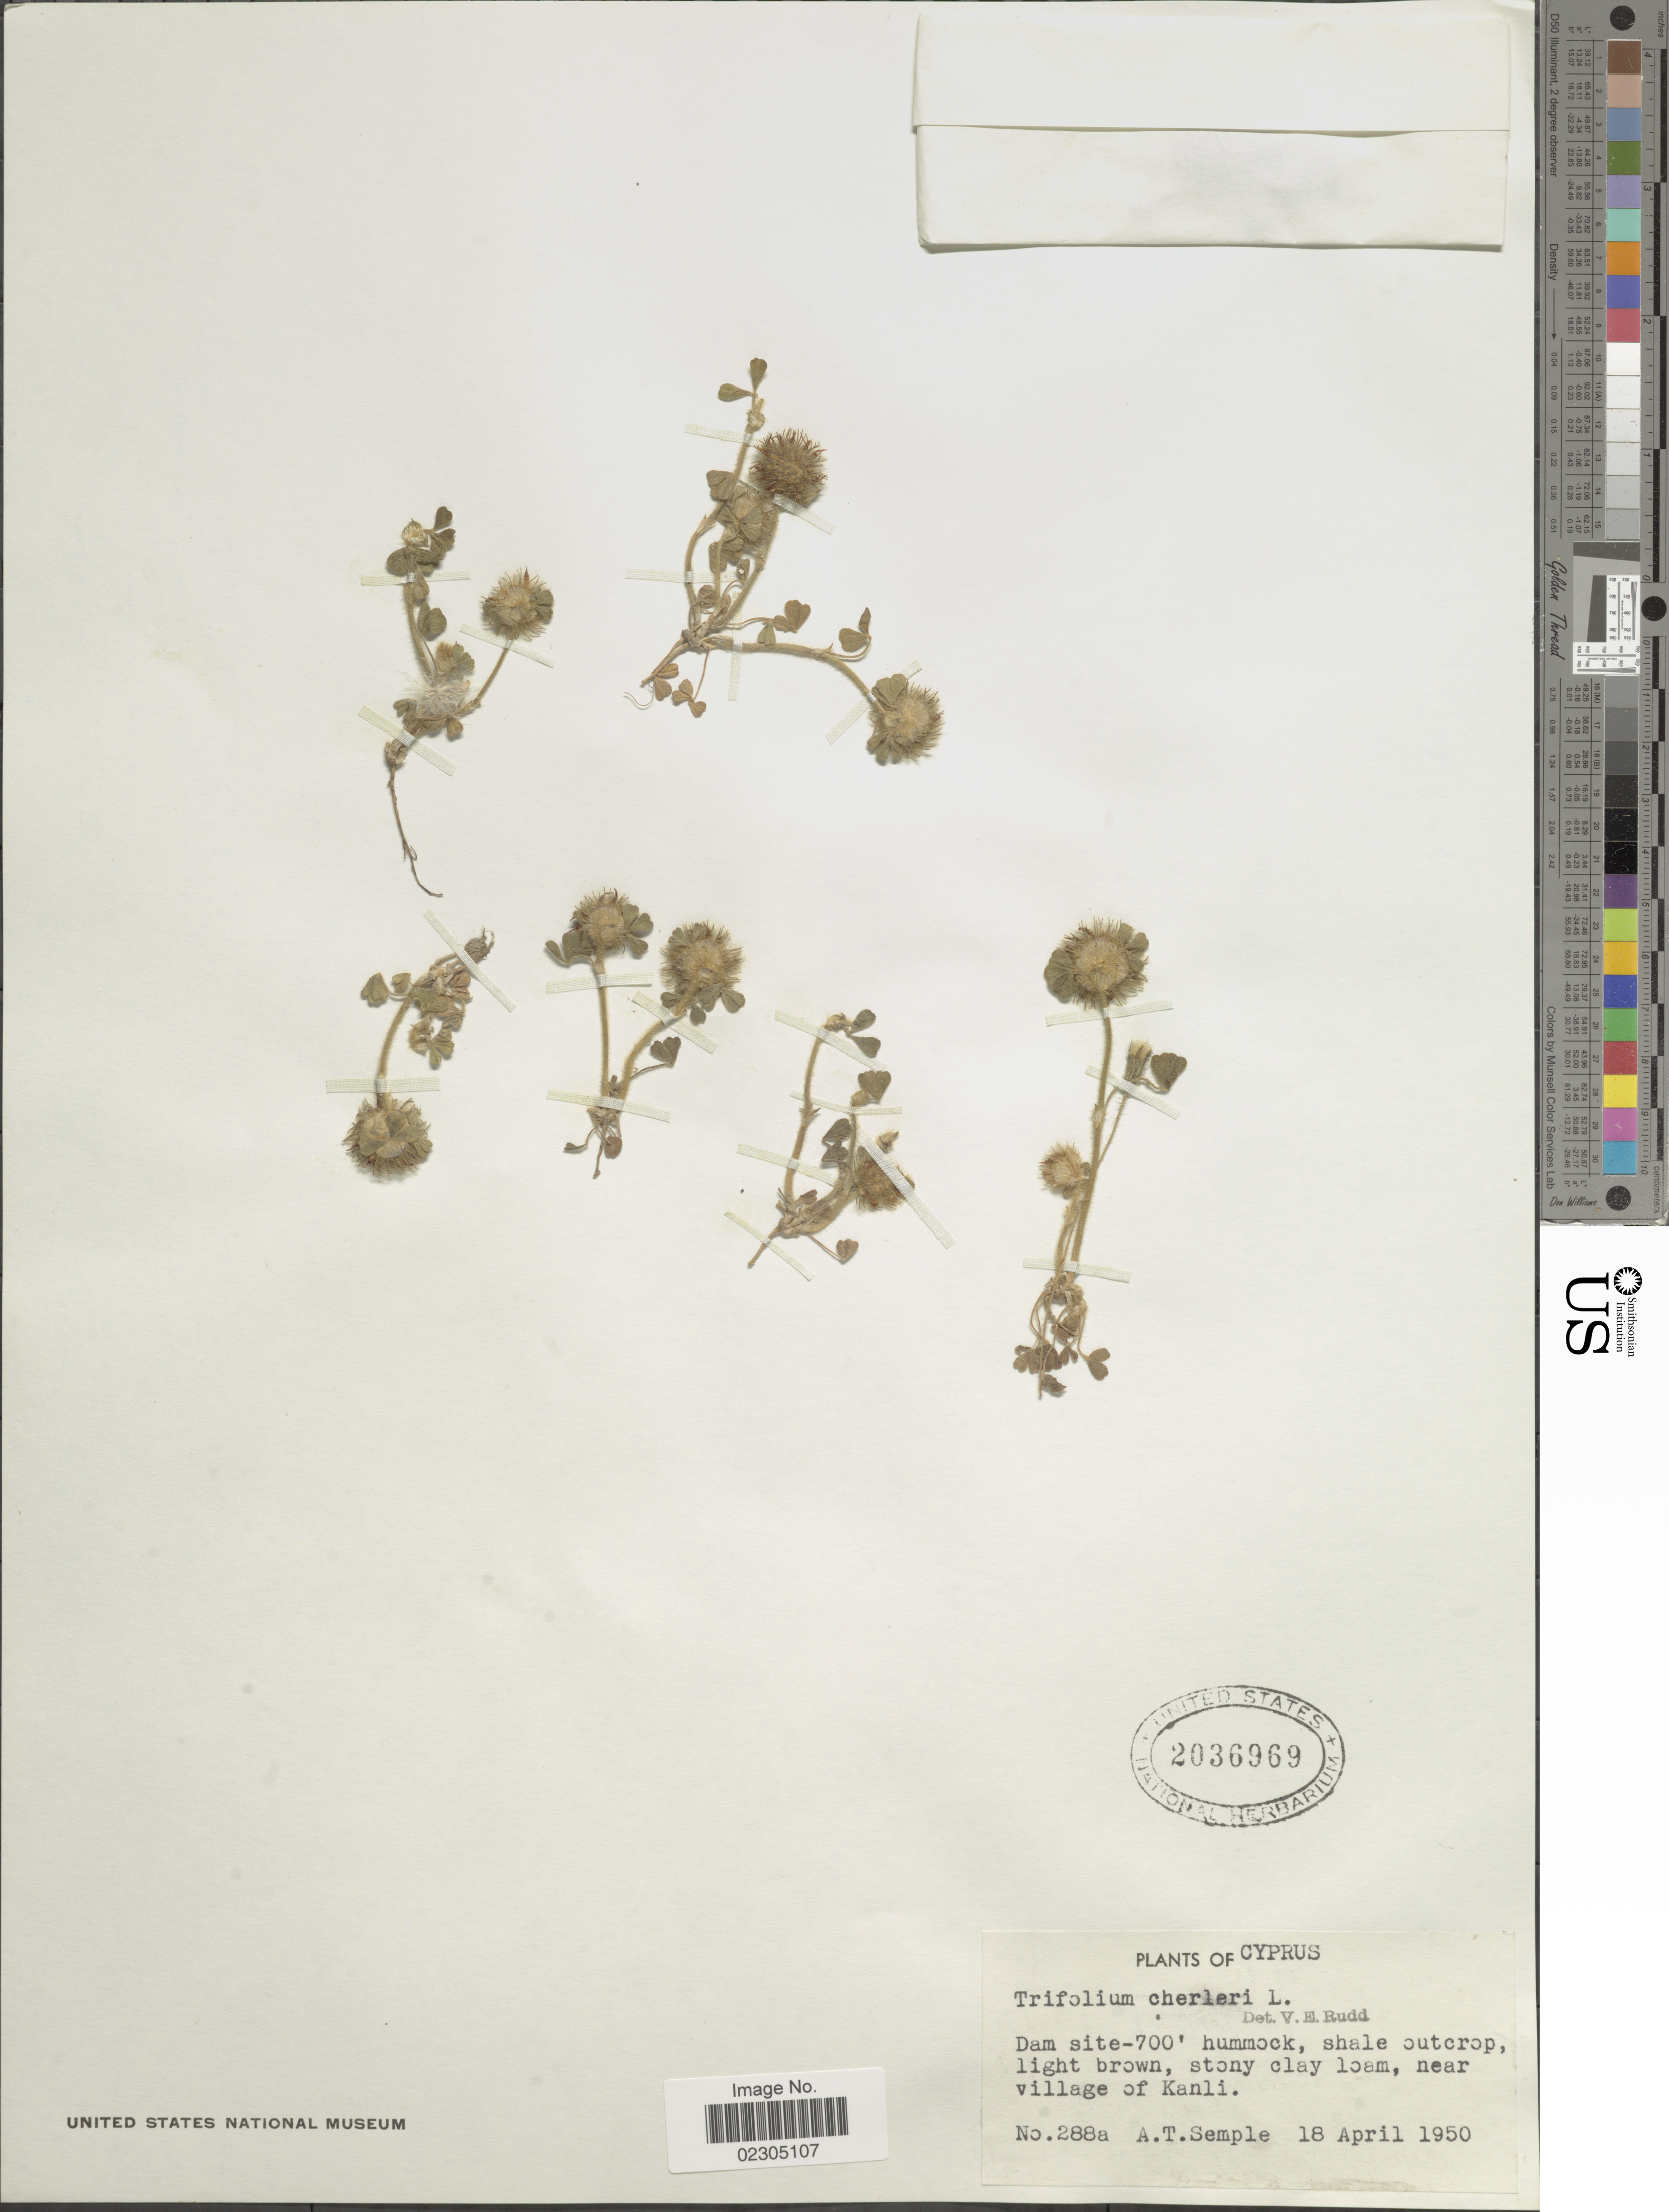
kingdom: Plantae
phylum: Tracheophyta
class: Magnoliopsida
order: Fabales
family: Fabaceae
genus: Trifolium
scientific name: Trifolium cherleri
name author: L.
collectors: A. Semple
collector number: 288a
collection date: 1950-04-18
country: Cyprus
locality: Dam site. near village of Kanli.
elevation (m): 213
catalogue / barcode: US 2036969